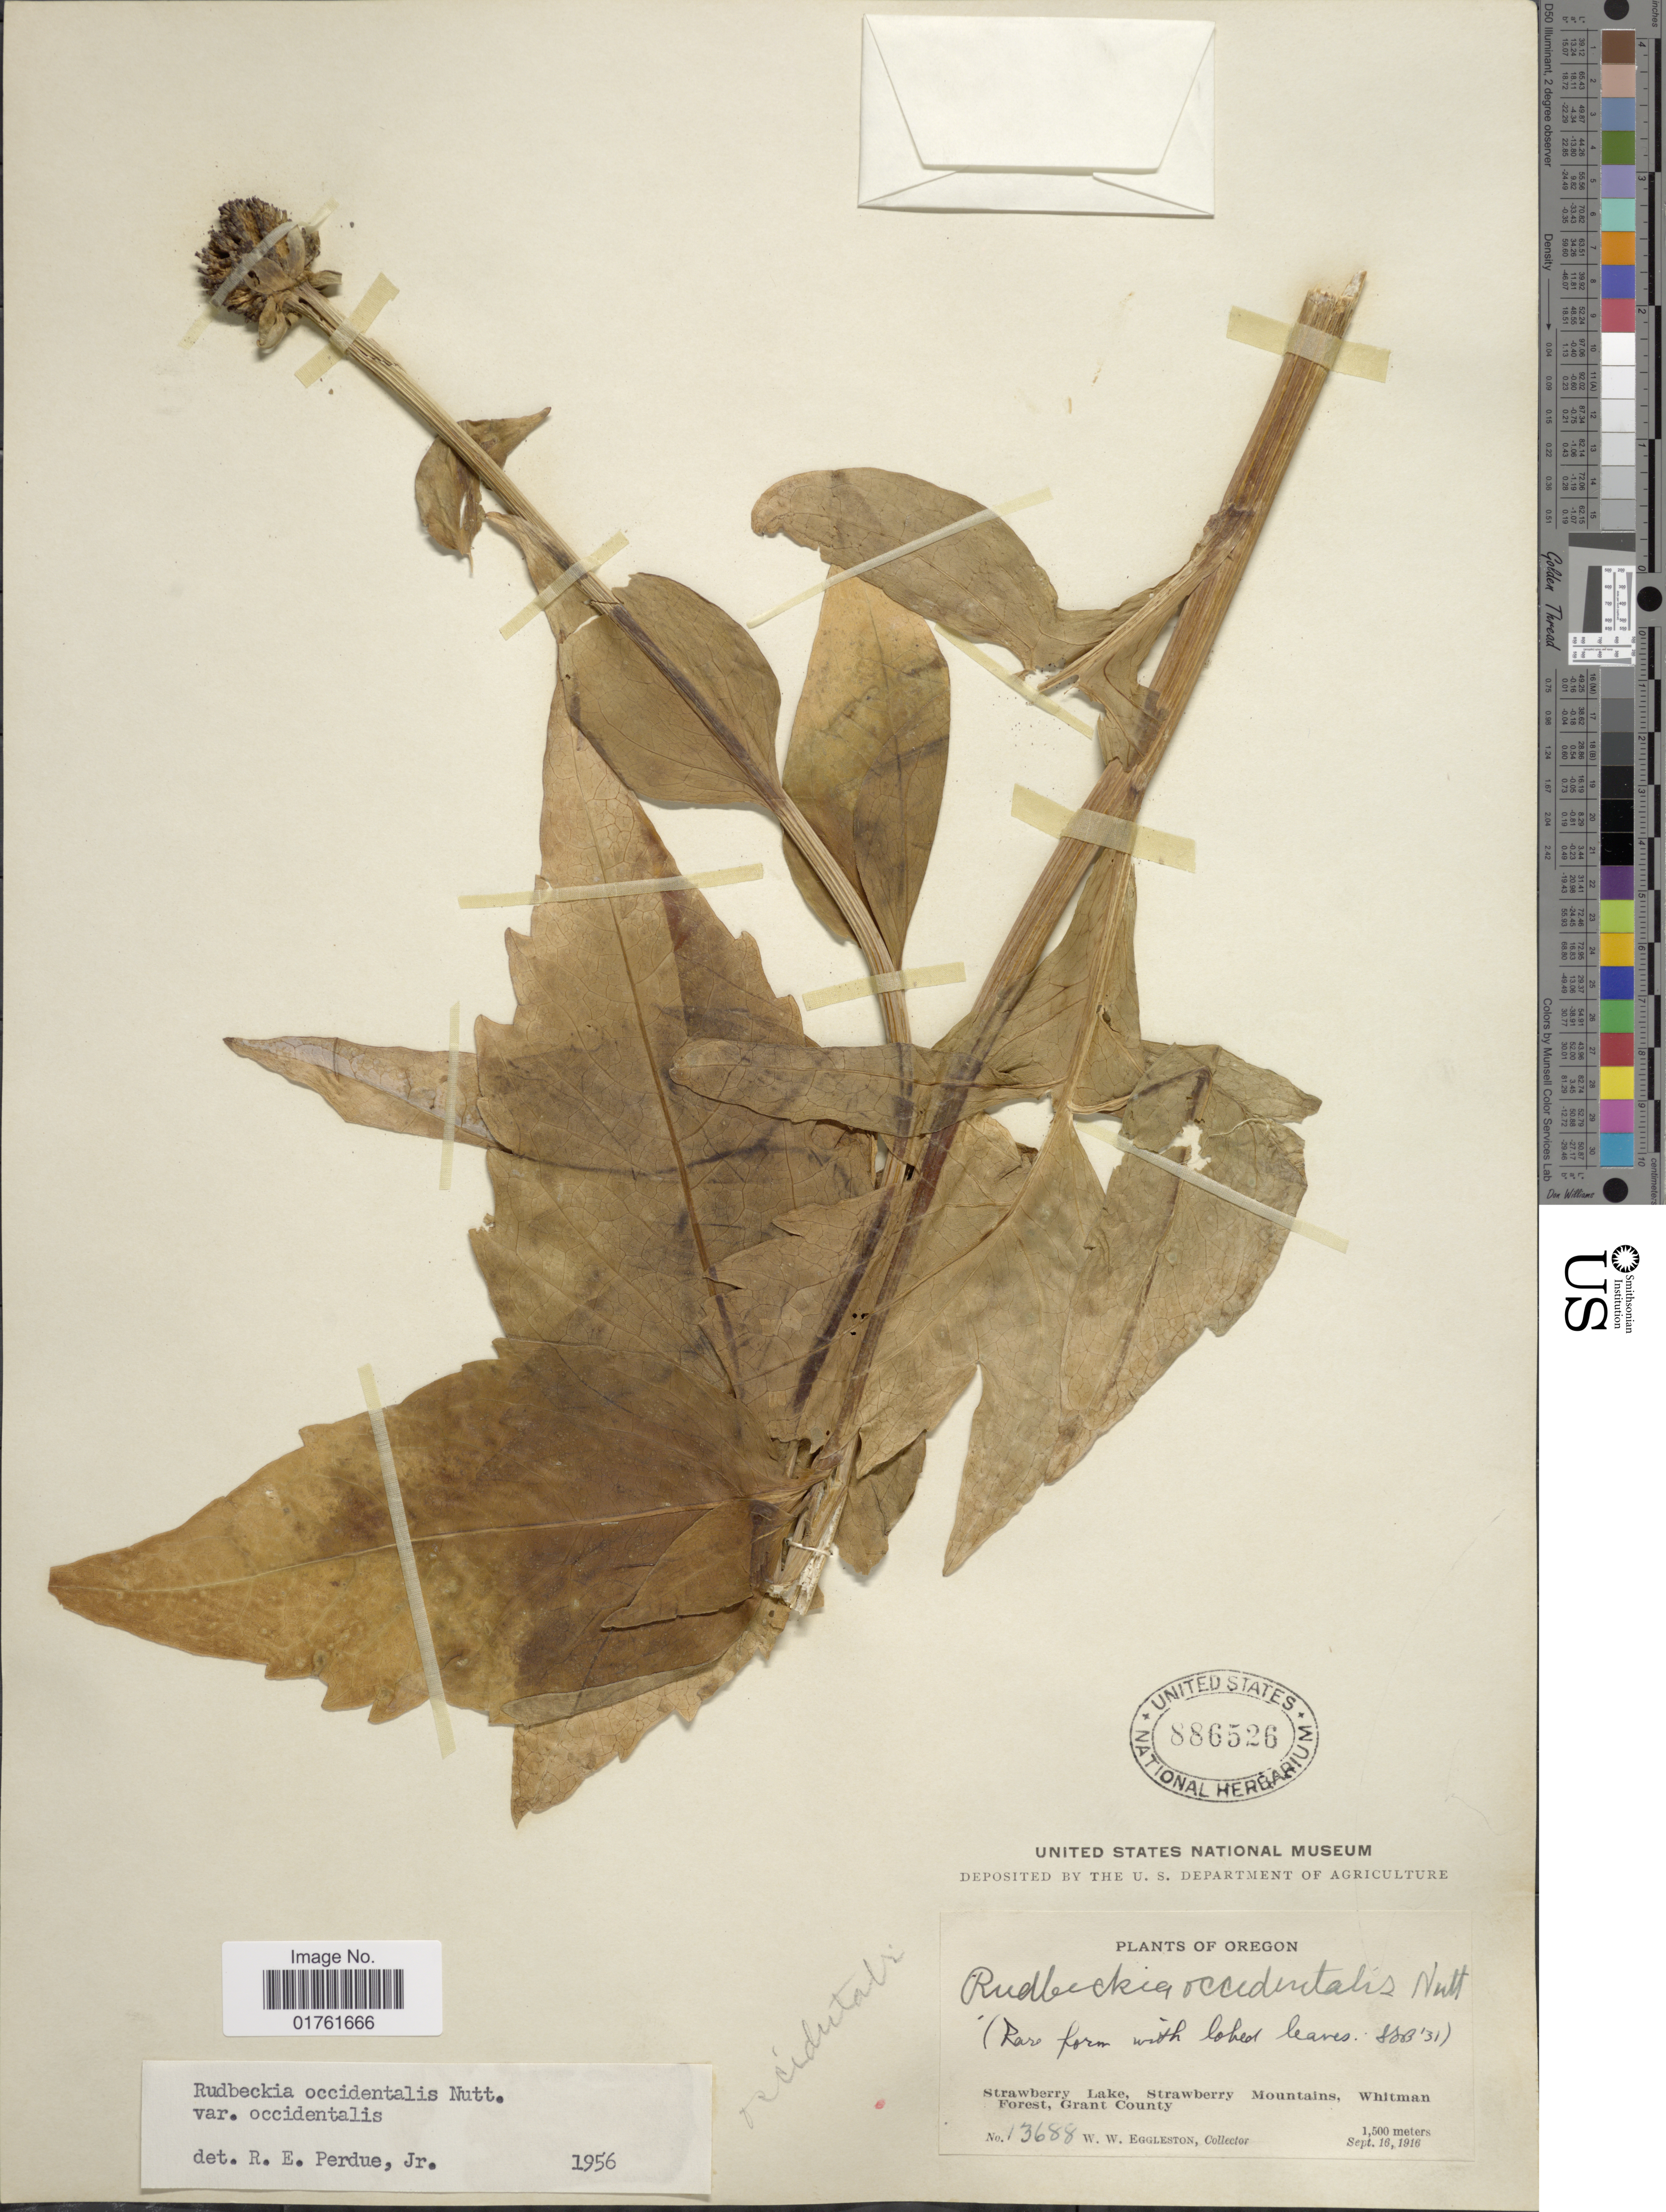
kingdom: Plantae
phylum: Tracheophyta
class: Magnoliopsida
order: Asterales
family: Asteraceae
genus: Rudbeckia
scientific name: Rudbeckia occidentalis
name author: Nutt.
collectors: W. W. Eggleston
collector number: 13688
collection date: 1916-09-16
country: United States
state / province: Oregon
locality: Strawberry Lake, Strawberry Mountains, Whitman Forest, Grant County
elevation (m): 1500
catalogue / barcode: US 886526